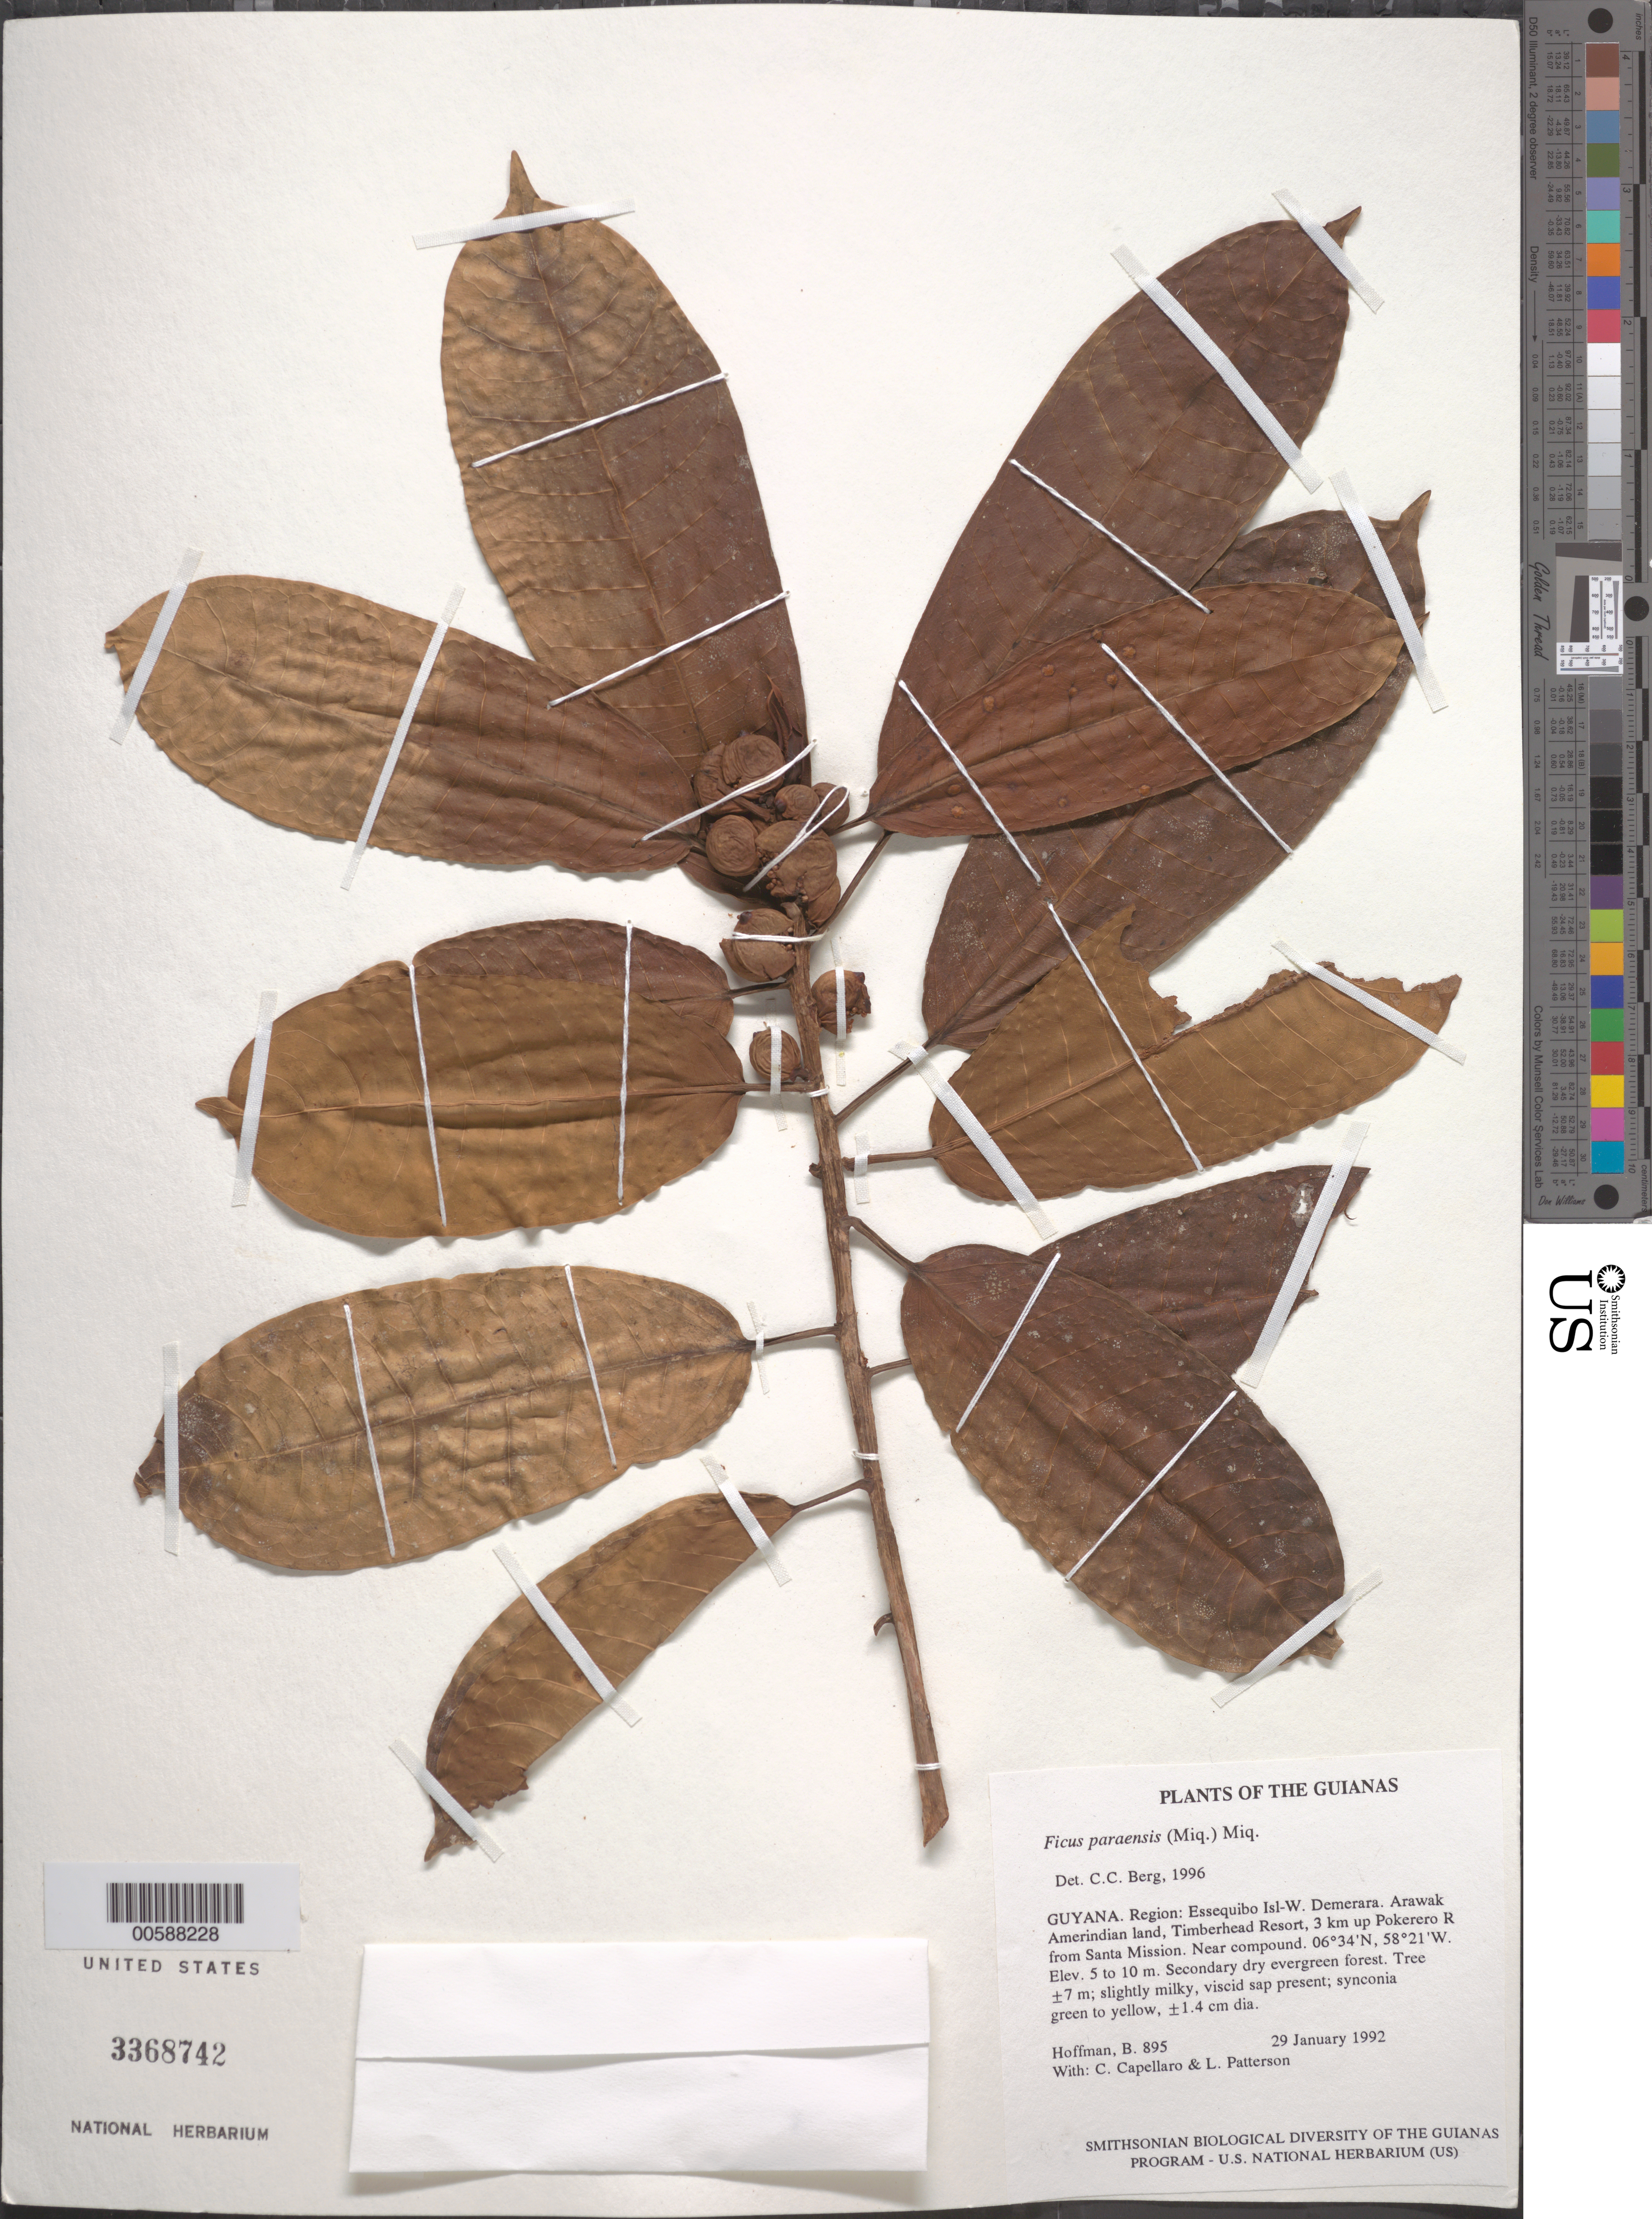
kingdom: Plantae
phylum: Tracheophyta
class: Magnoliopsida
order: Rosales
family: Moraceae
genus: Ficus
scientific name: Ficus paraensis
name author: (Miq.) Miq.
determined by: Berg, C. C.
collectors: B. Hoffman, C. Capellaro & L. Patterson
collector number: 895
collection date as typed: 29 January 1992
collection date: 1992-01-29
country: Guyana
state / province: Essequibo Isl-W. Demerara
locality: Arawak Amerindian land, Timberhead Resort, 3 km up Pokerero River from Santa Mission. Near compound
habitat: Secondary dry evergreen forest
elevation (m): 5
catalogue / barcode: US 3368742